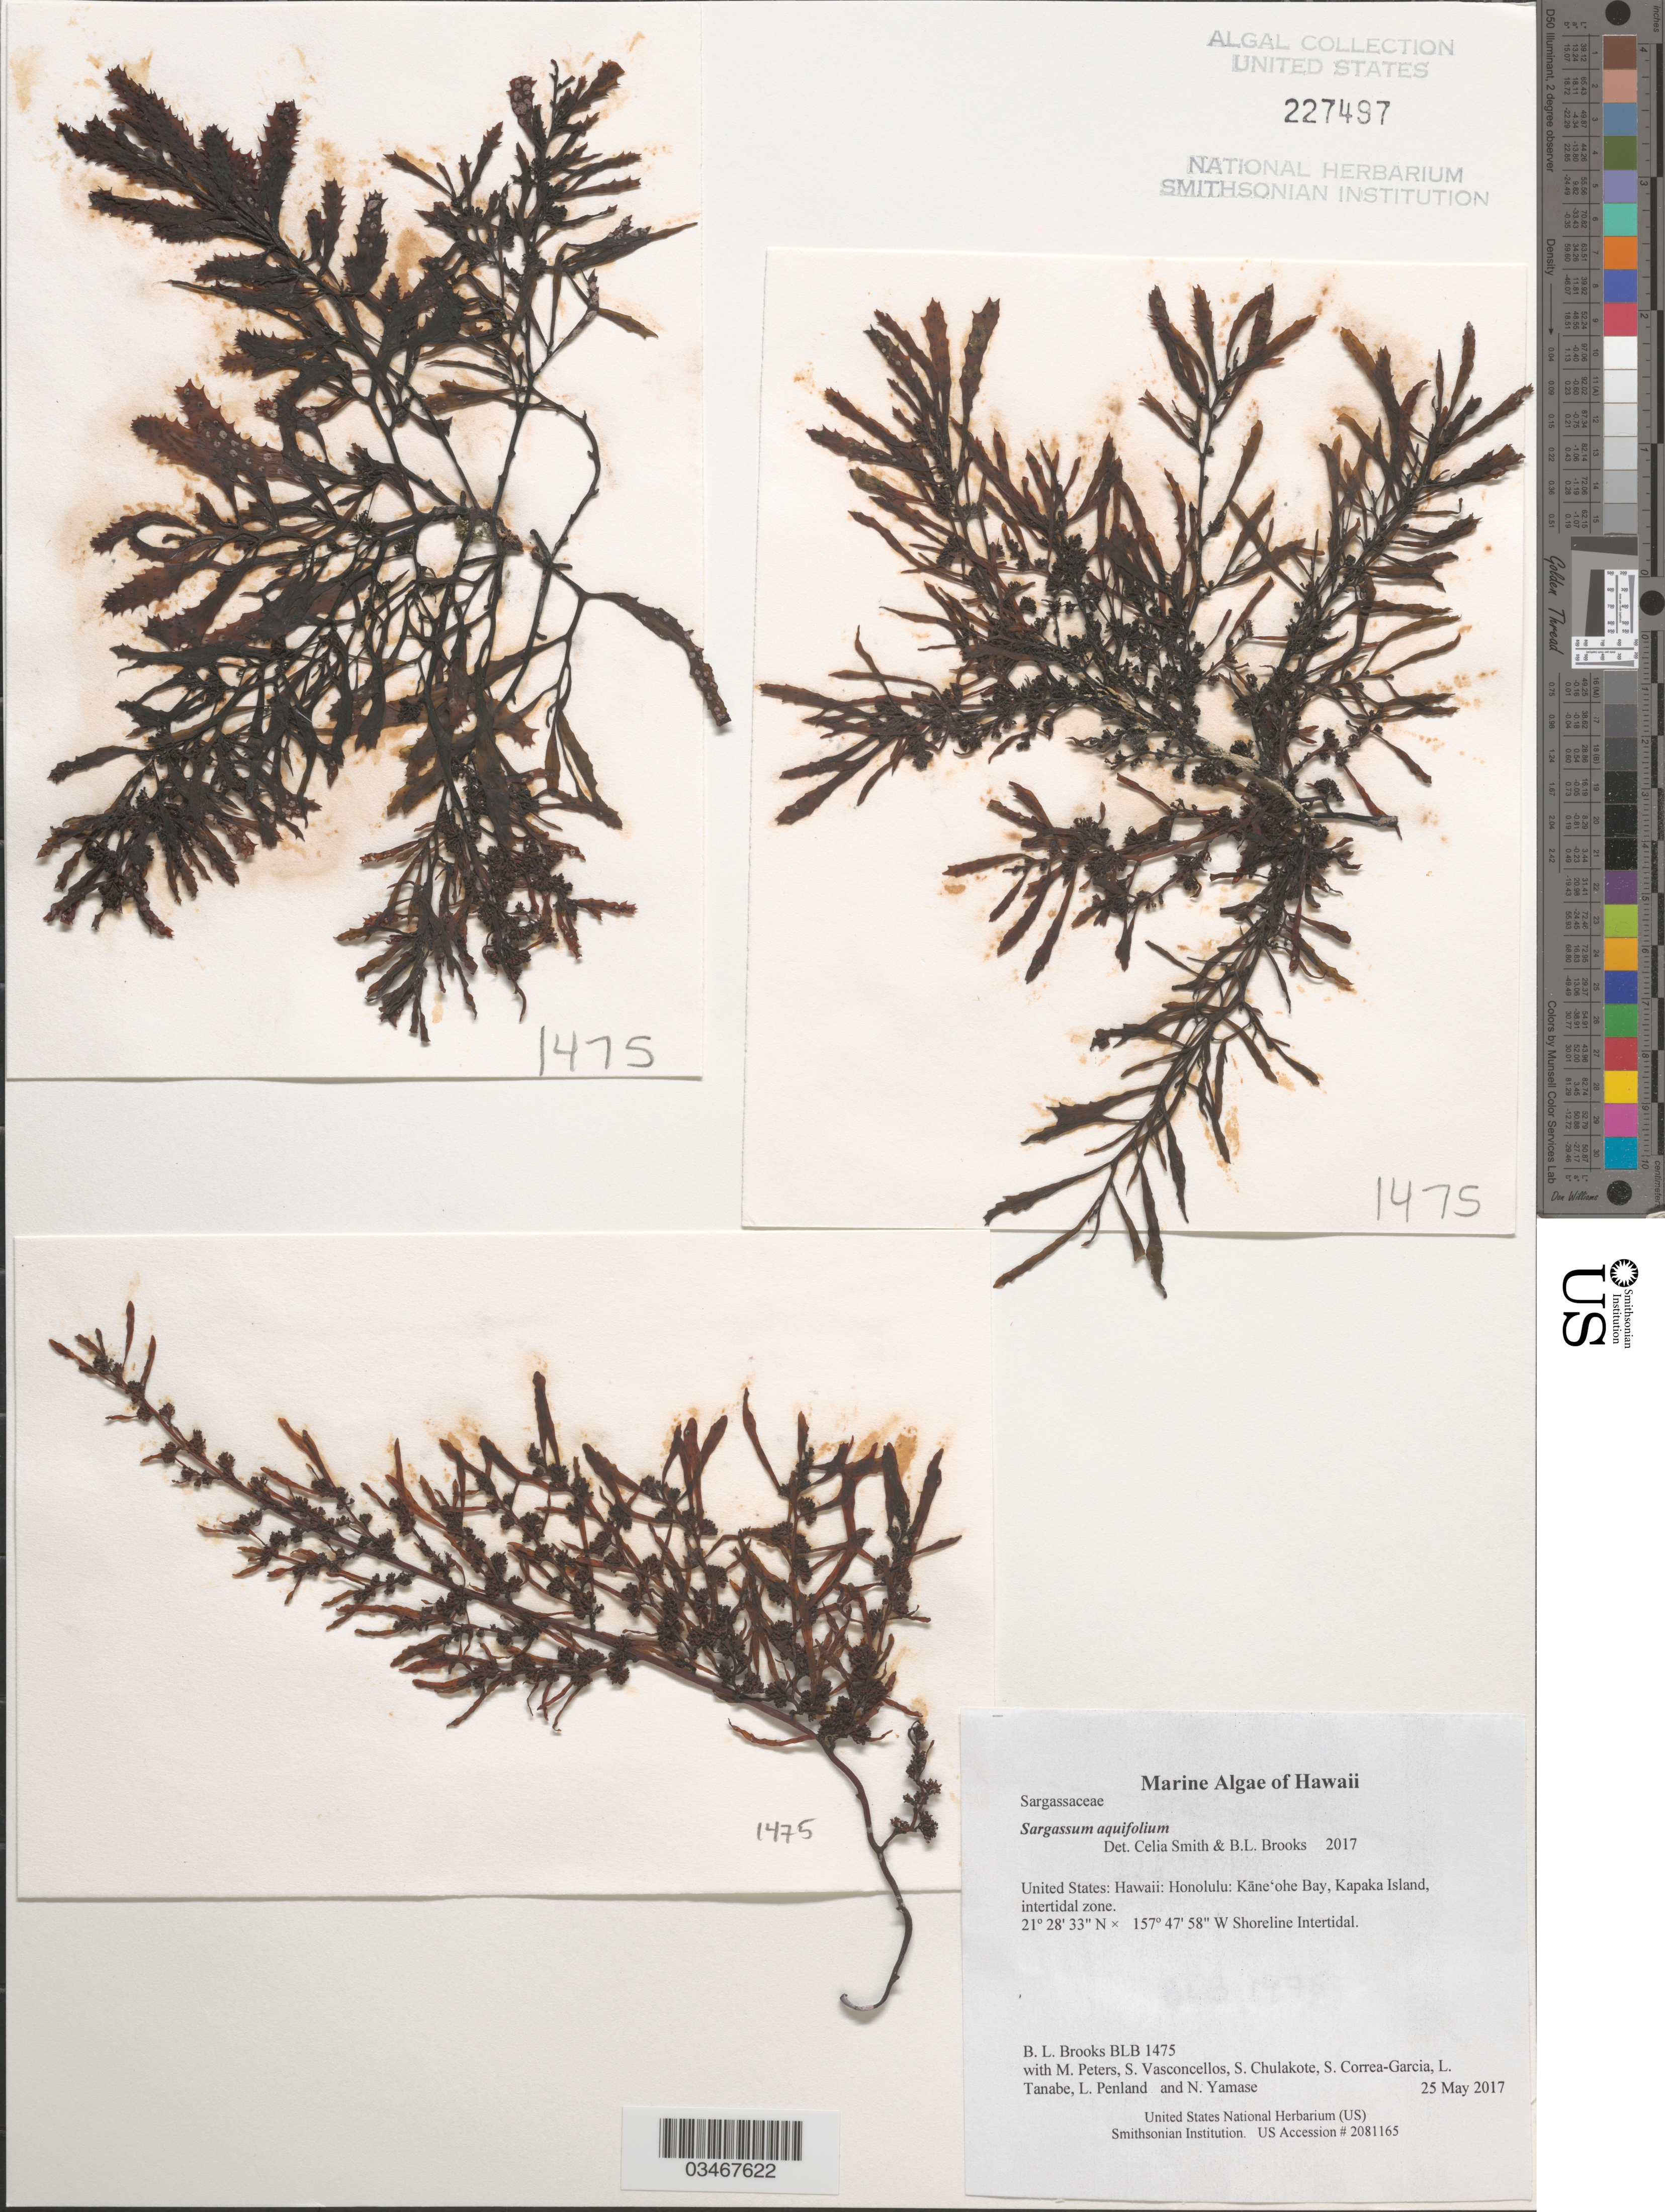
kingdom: Chromista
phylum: Ochrophyta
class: Phaeophyceae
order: Fucales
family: Sargassaceae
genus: Sargassum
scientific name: Sargassum aquifolium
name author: (Turner) C. Agardh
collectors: B. Brooks, M. Peters, S. Vasconcellos, S. Chulakote & et al.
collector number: BLB 1475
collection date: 2017-05-25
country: United States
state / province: Hawaii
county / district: Honolulu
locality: Honolulu: Kāne'ohe Bay, Kapaka Island, intertidal zone.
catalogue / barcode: US 227497